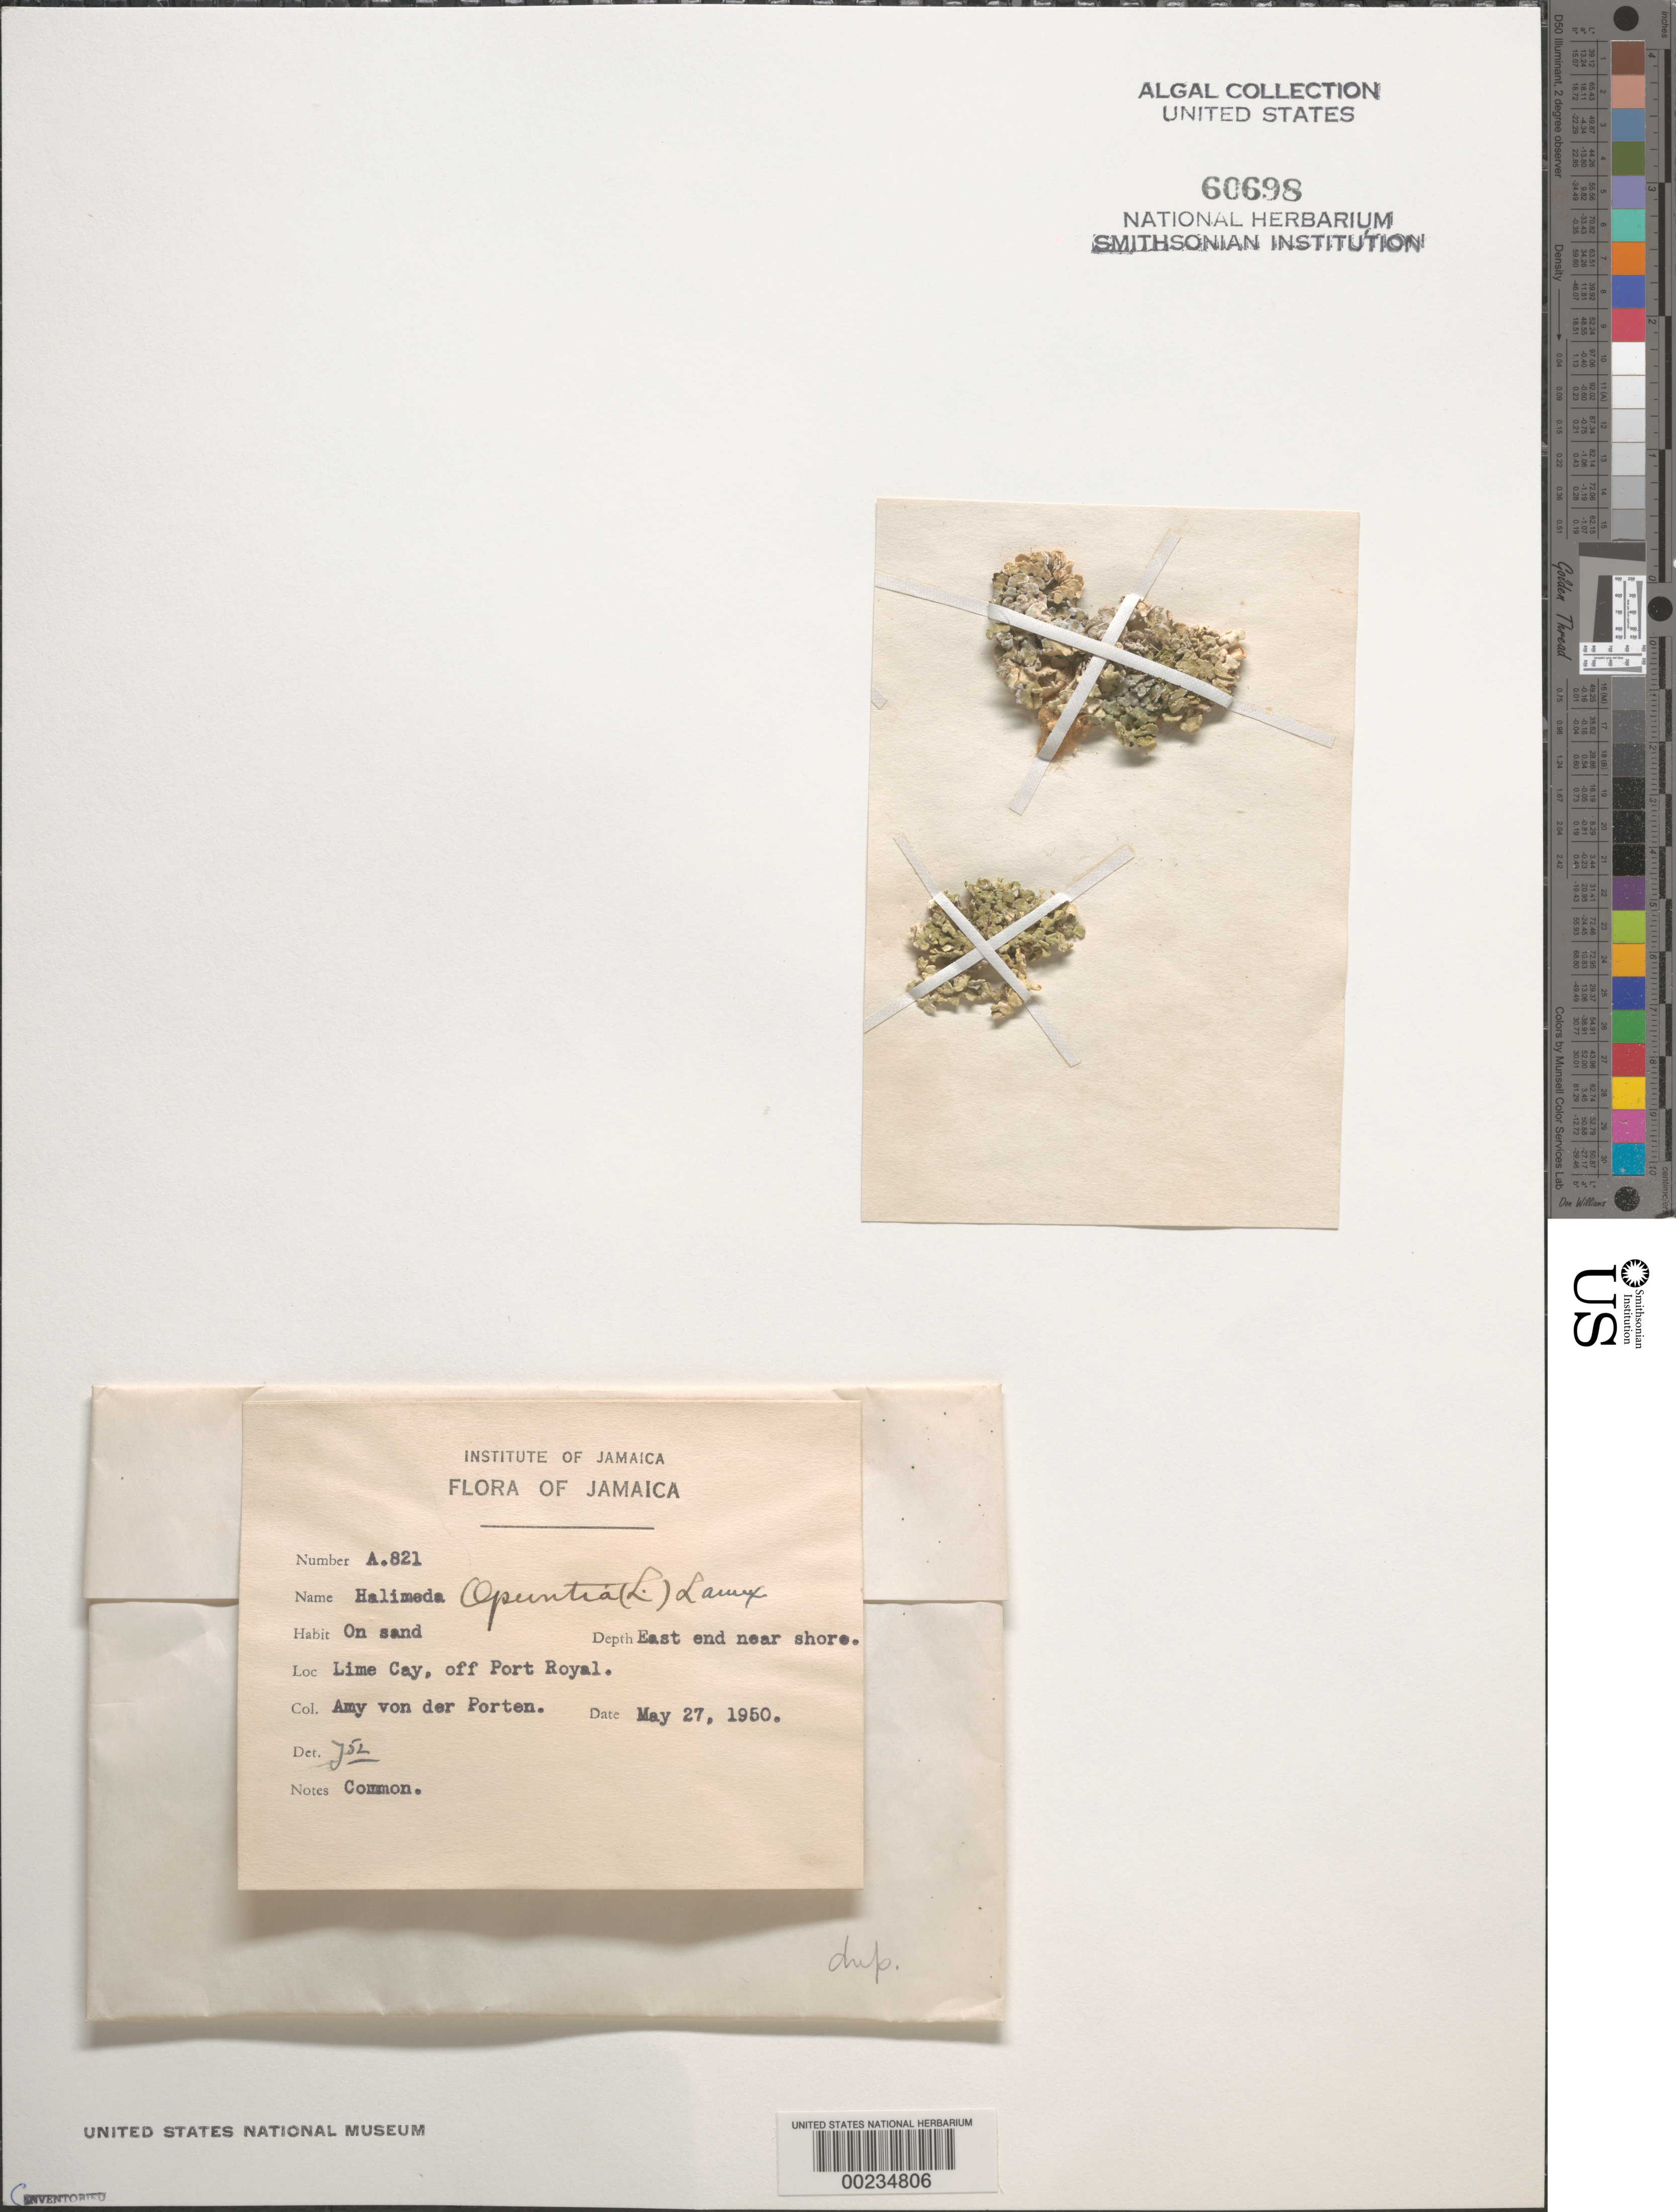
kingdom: Plantae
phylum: Chlorophyta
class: Ulvophyceae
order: Bryopsidales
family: Halimedaceae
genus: Halimeda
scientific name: Halimeda opuntia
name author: (L.) J.V.Lamouroux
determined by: Taylor, William R.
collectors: A. von der Porten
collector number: A.821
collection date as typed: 27 May 1950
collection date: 1950-05-27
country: Jamaica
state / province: Kingston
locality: Lime cay, off port royal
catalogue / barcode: US 60698